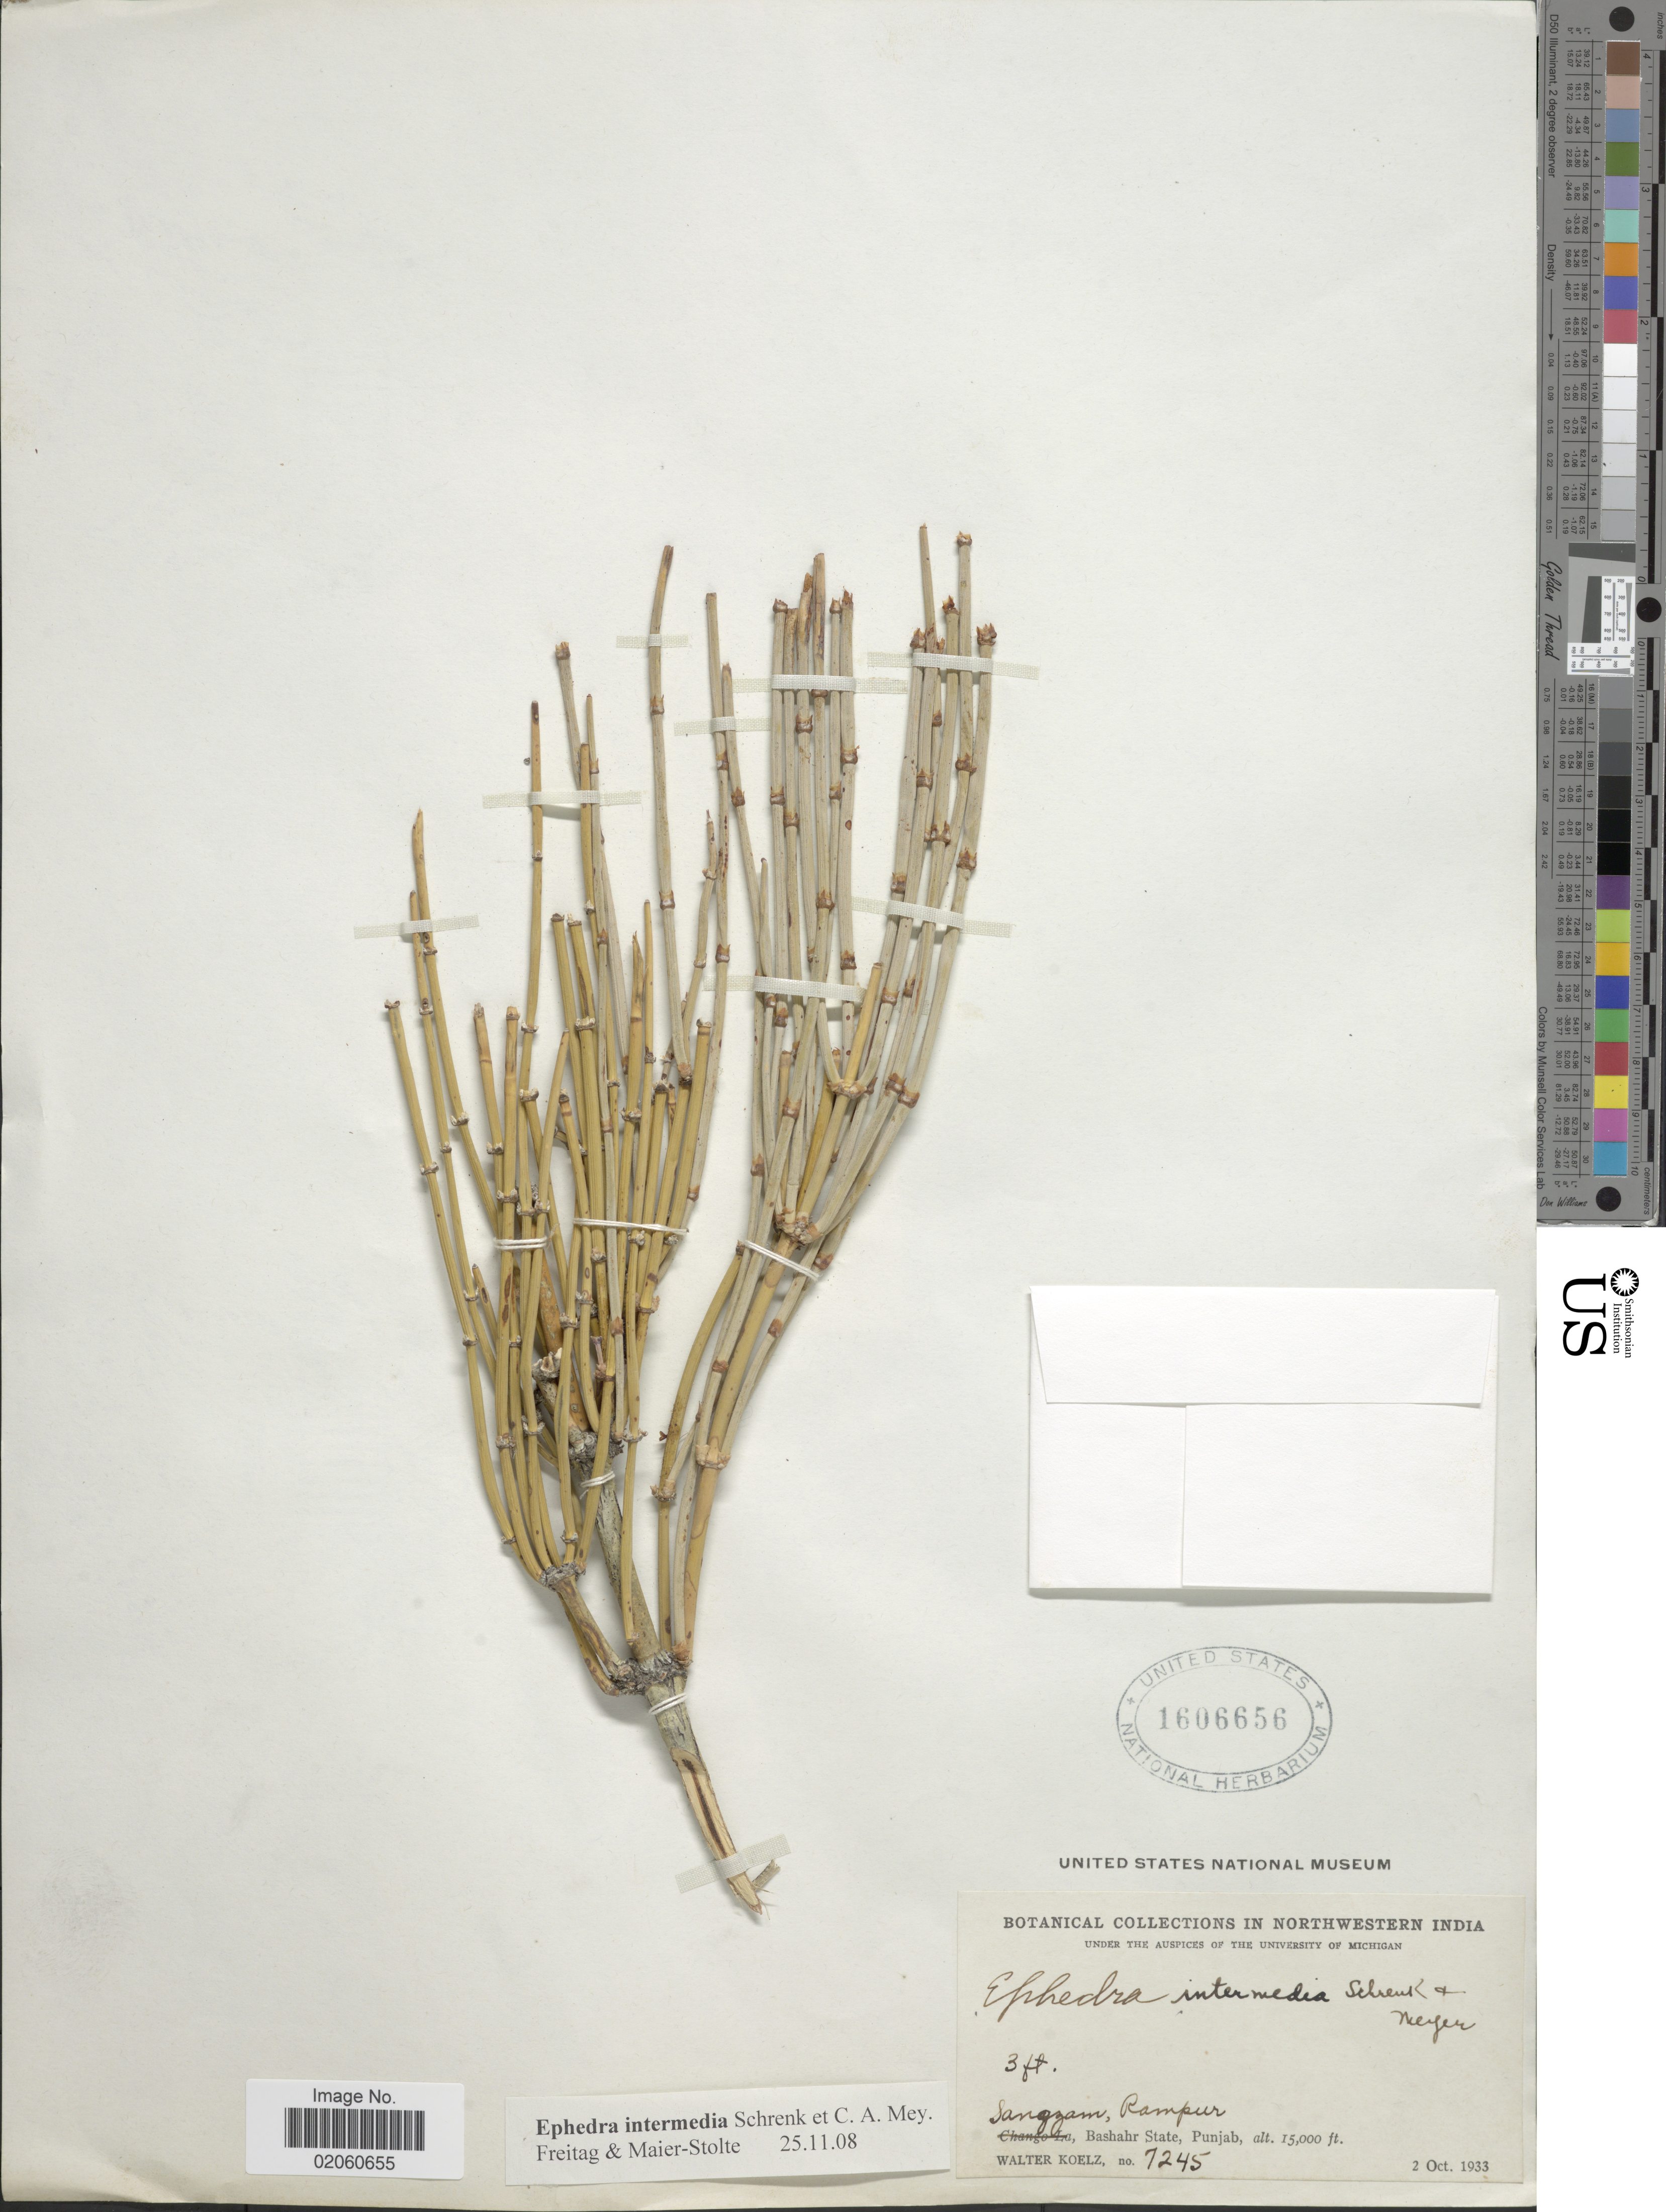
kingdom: Plantae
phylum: Tracheophyta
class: Gnetopsida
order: Ephedrales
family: Ephedraceae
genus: Ephedra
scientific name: Ephedra intermedia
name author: Schrenk ex C.A. Mey.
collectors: W. N. Koelz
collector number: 7245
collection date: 1933-10-02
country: India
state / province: Punjab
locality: Northwestern India, Sangzam, Rampur, Bashahr State.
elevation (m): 4572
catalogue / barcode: US 1606656